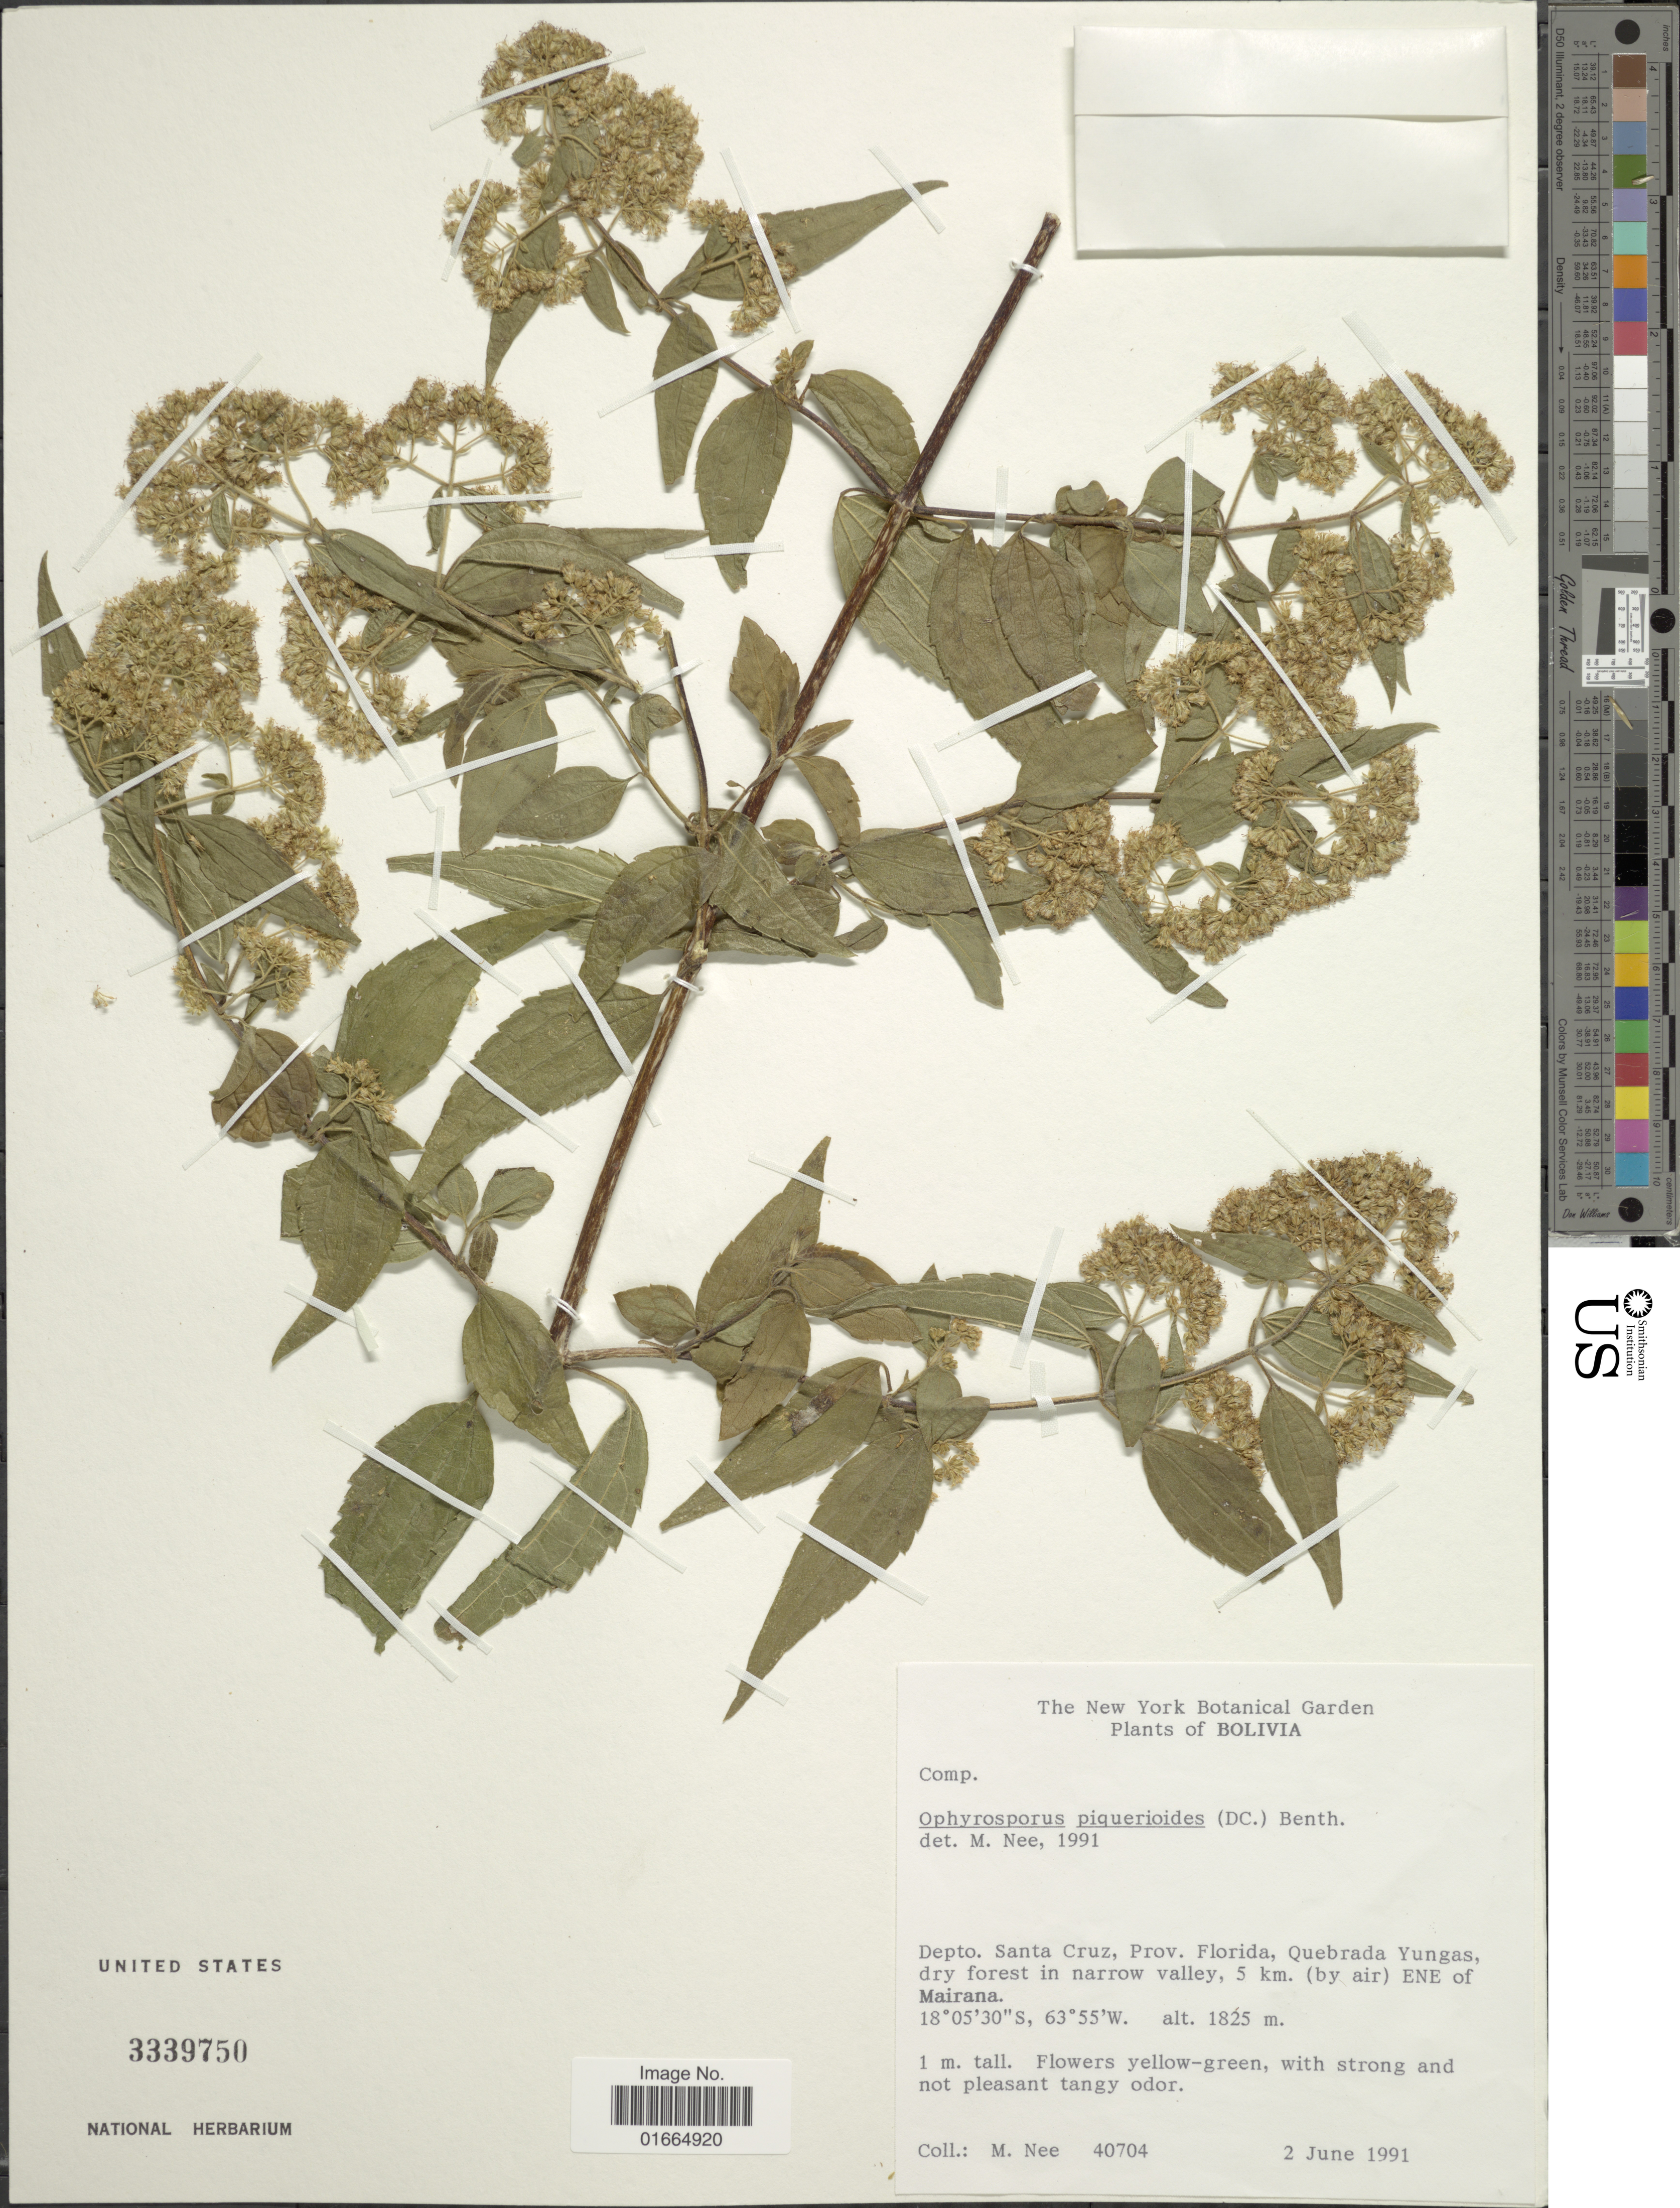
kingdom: Plantae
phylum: Tracheophyta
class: Magnoliopsida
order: Asterales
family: Asteraceae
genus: Ophryosporus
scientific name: Ophryosporus piquerioides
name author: (DC.) Benth. ex Baker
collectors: M. Nee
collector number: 40704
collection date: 1991-06-02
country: Bolivia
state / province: Santa Cruz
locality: Depto. Santa Cruz, Prov. Florida, Quebrada Yungas, dry forest in narrow valley, 5 km. (by air) ENE of Mairana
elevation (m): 1825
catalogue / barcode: US 3339750